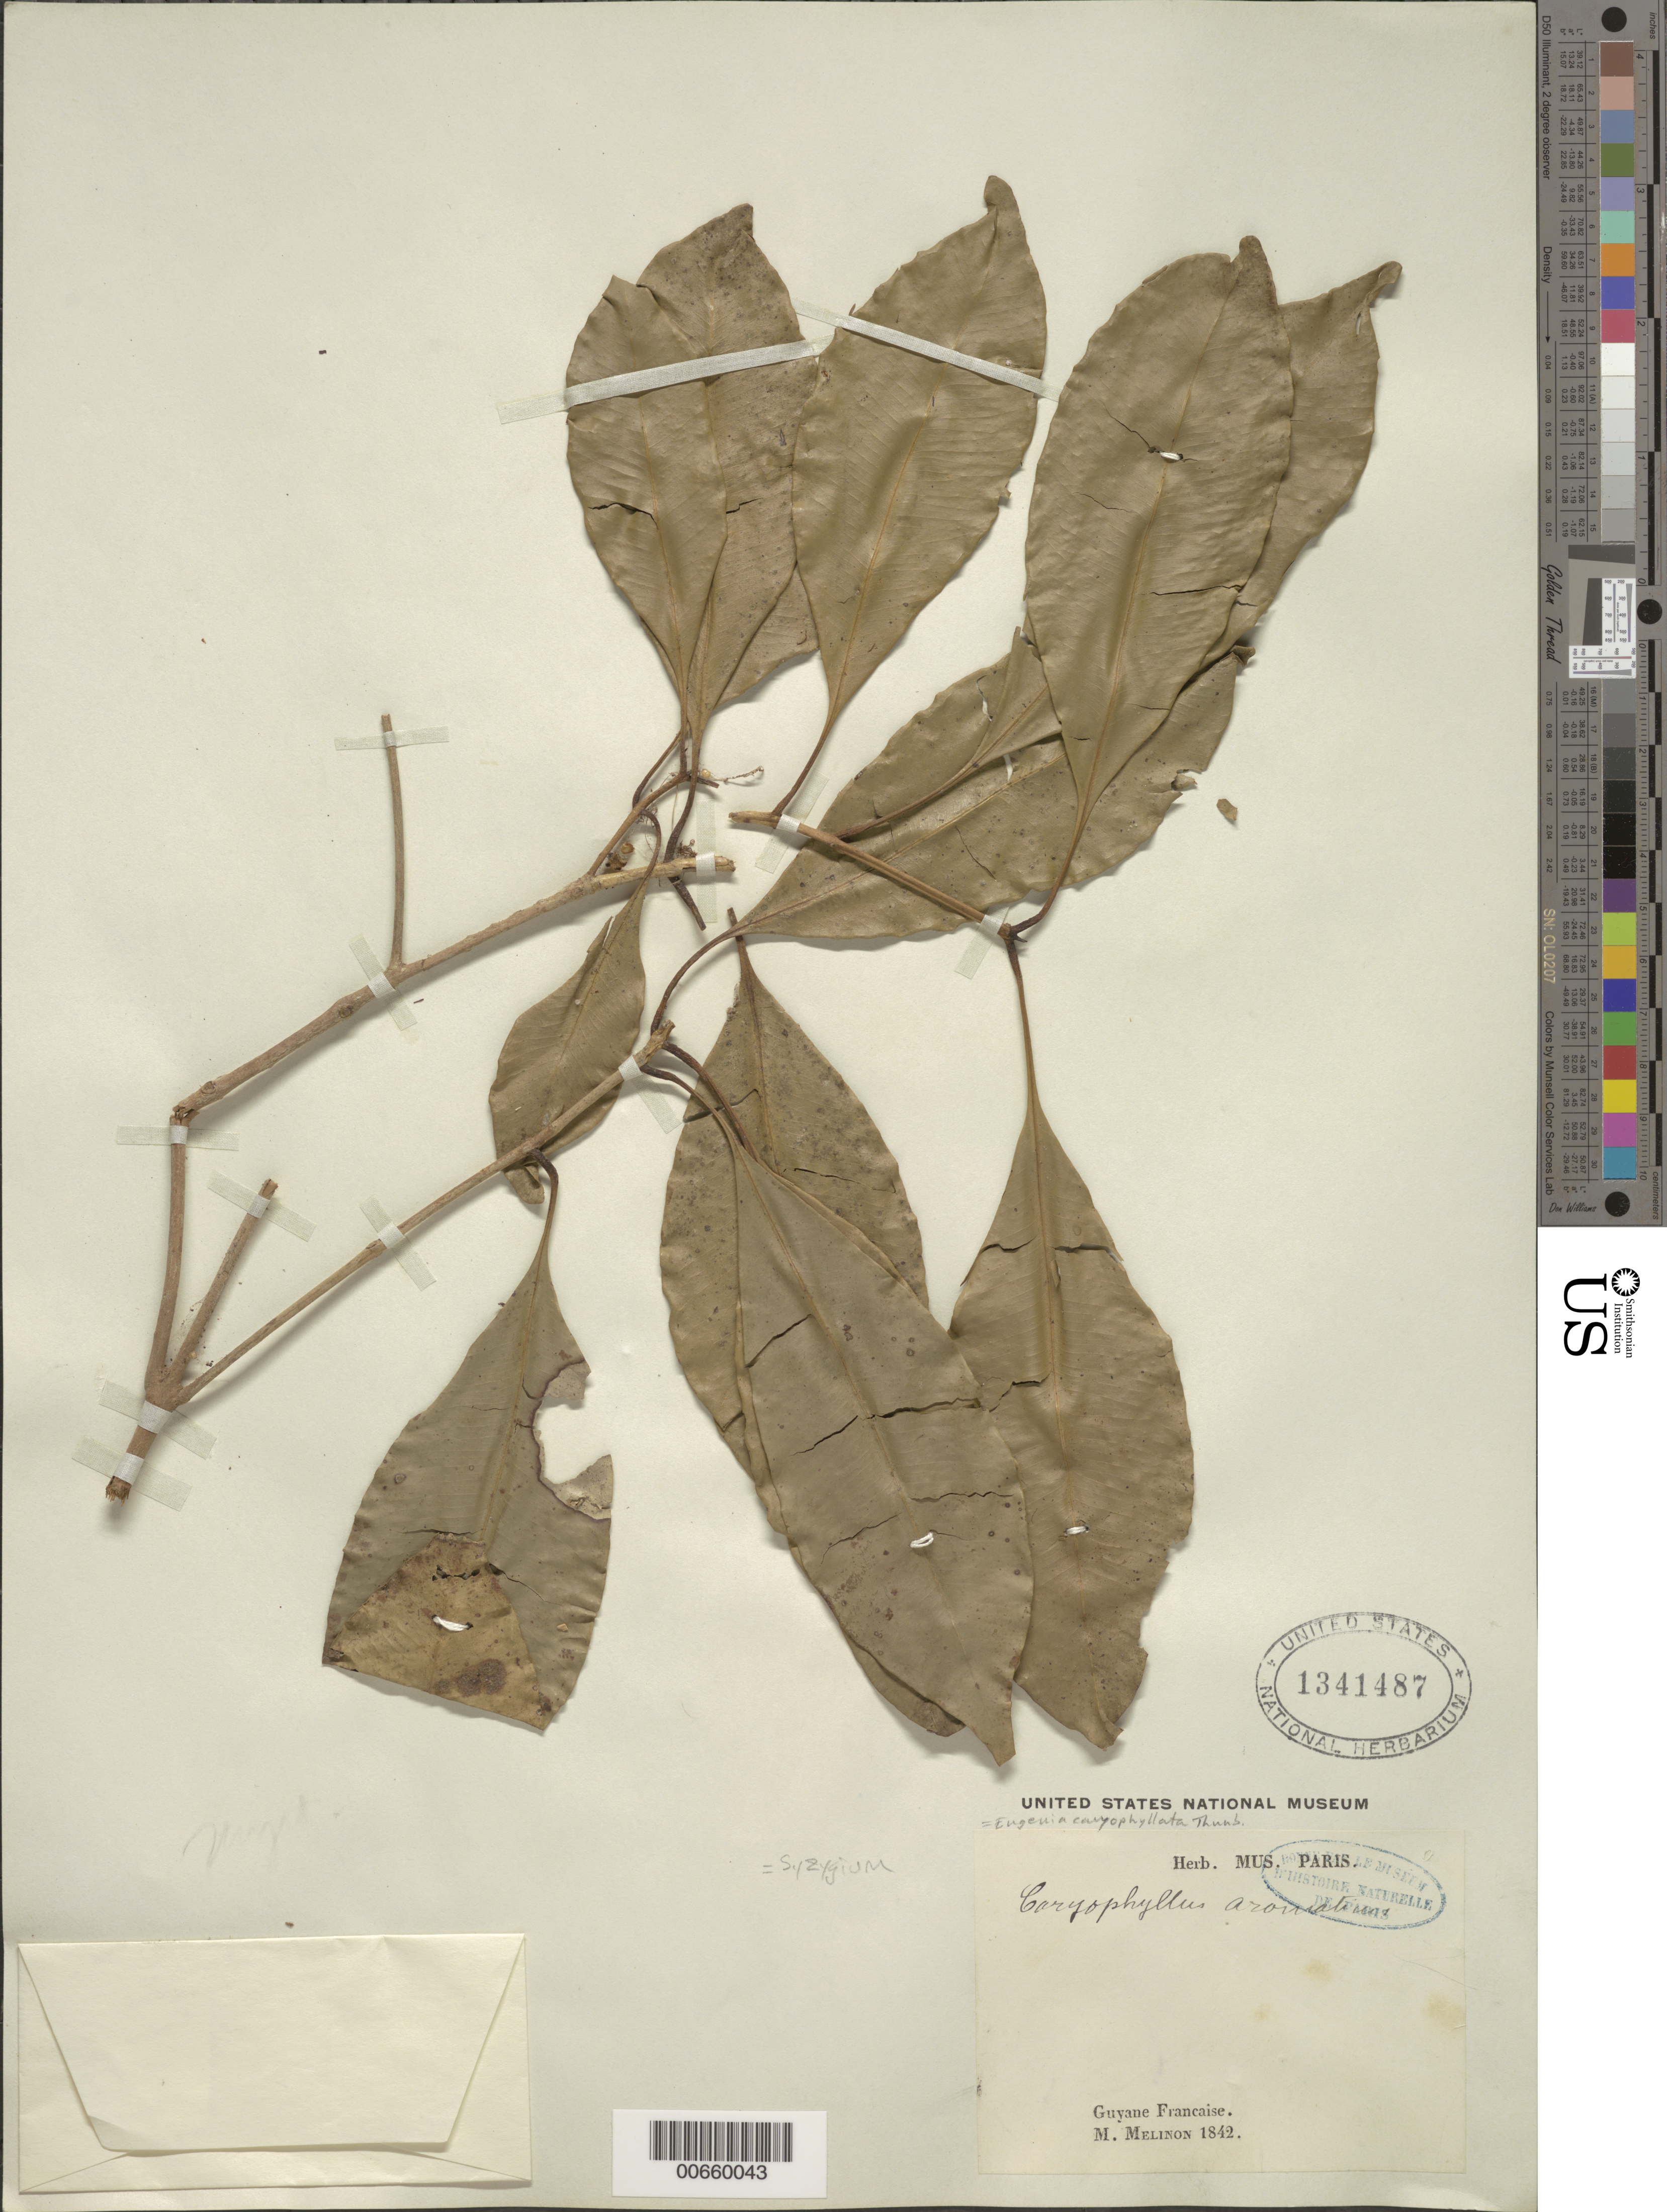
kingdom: Plantae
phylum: Tracheophyta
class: Magnoliopsida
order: Myrtales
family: Myrtaceae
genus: Syzygium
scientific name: Syzygium sp.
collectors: E. Mélinon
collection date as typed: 1842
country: French Guiana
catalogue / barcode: US 1341487